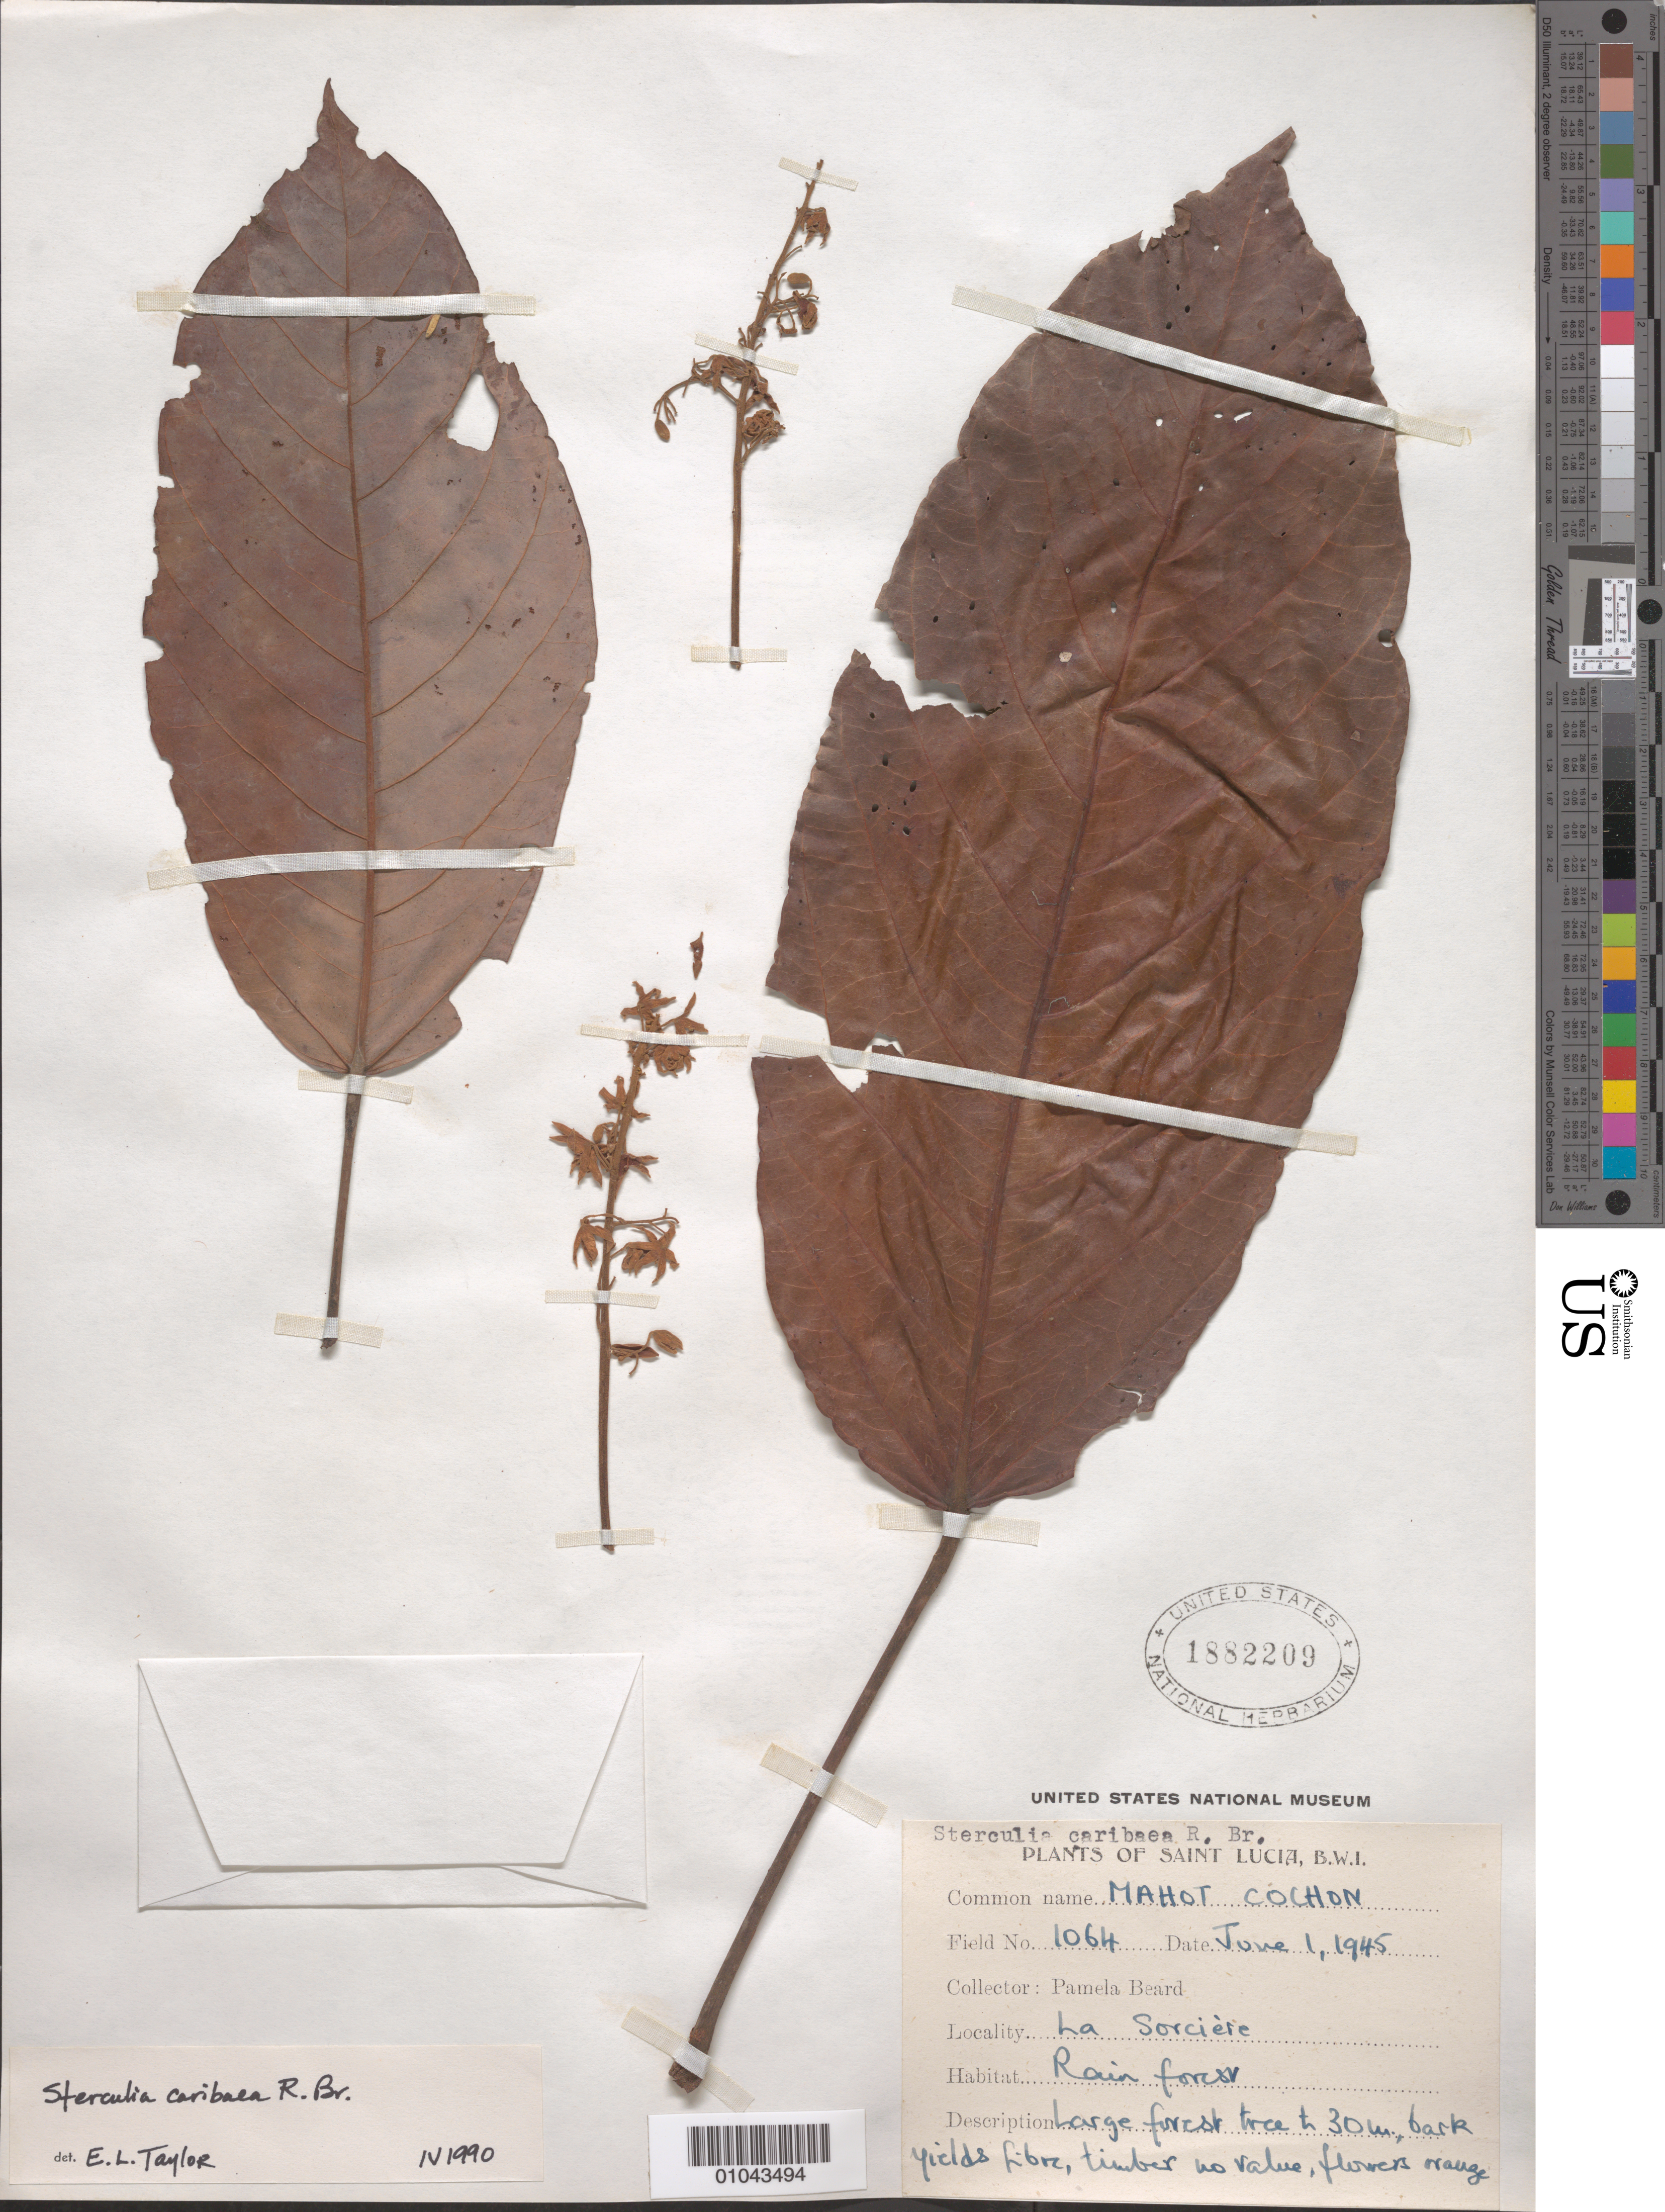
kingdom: Plantae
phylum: Tracheophyta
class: Magnoliopsida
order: Malvales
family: Malvaceae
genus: Sterculia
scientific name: Sterculia caribaea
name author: R. Br.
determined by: Taylor, E. L.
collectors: P. Beard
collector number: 1064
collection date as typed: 01 Jun 1945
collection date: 1945-06-01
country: St. Lucia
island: St. Lucia I.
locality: La Sorcière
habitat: Rainforest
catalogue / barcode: US 1882209